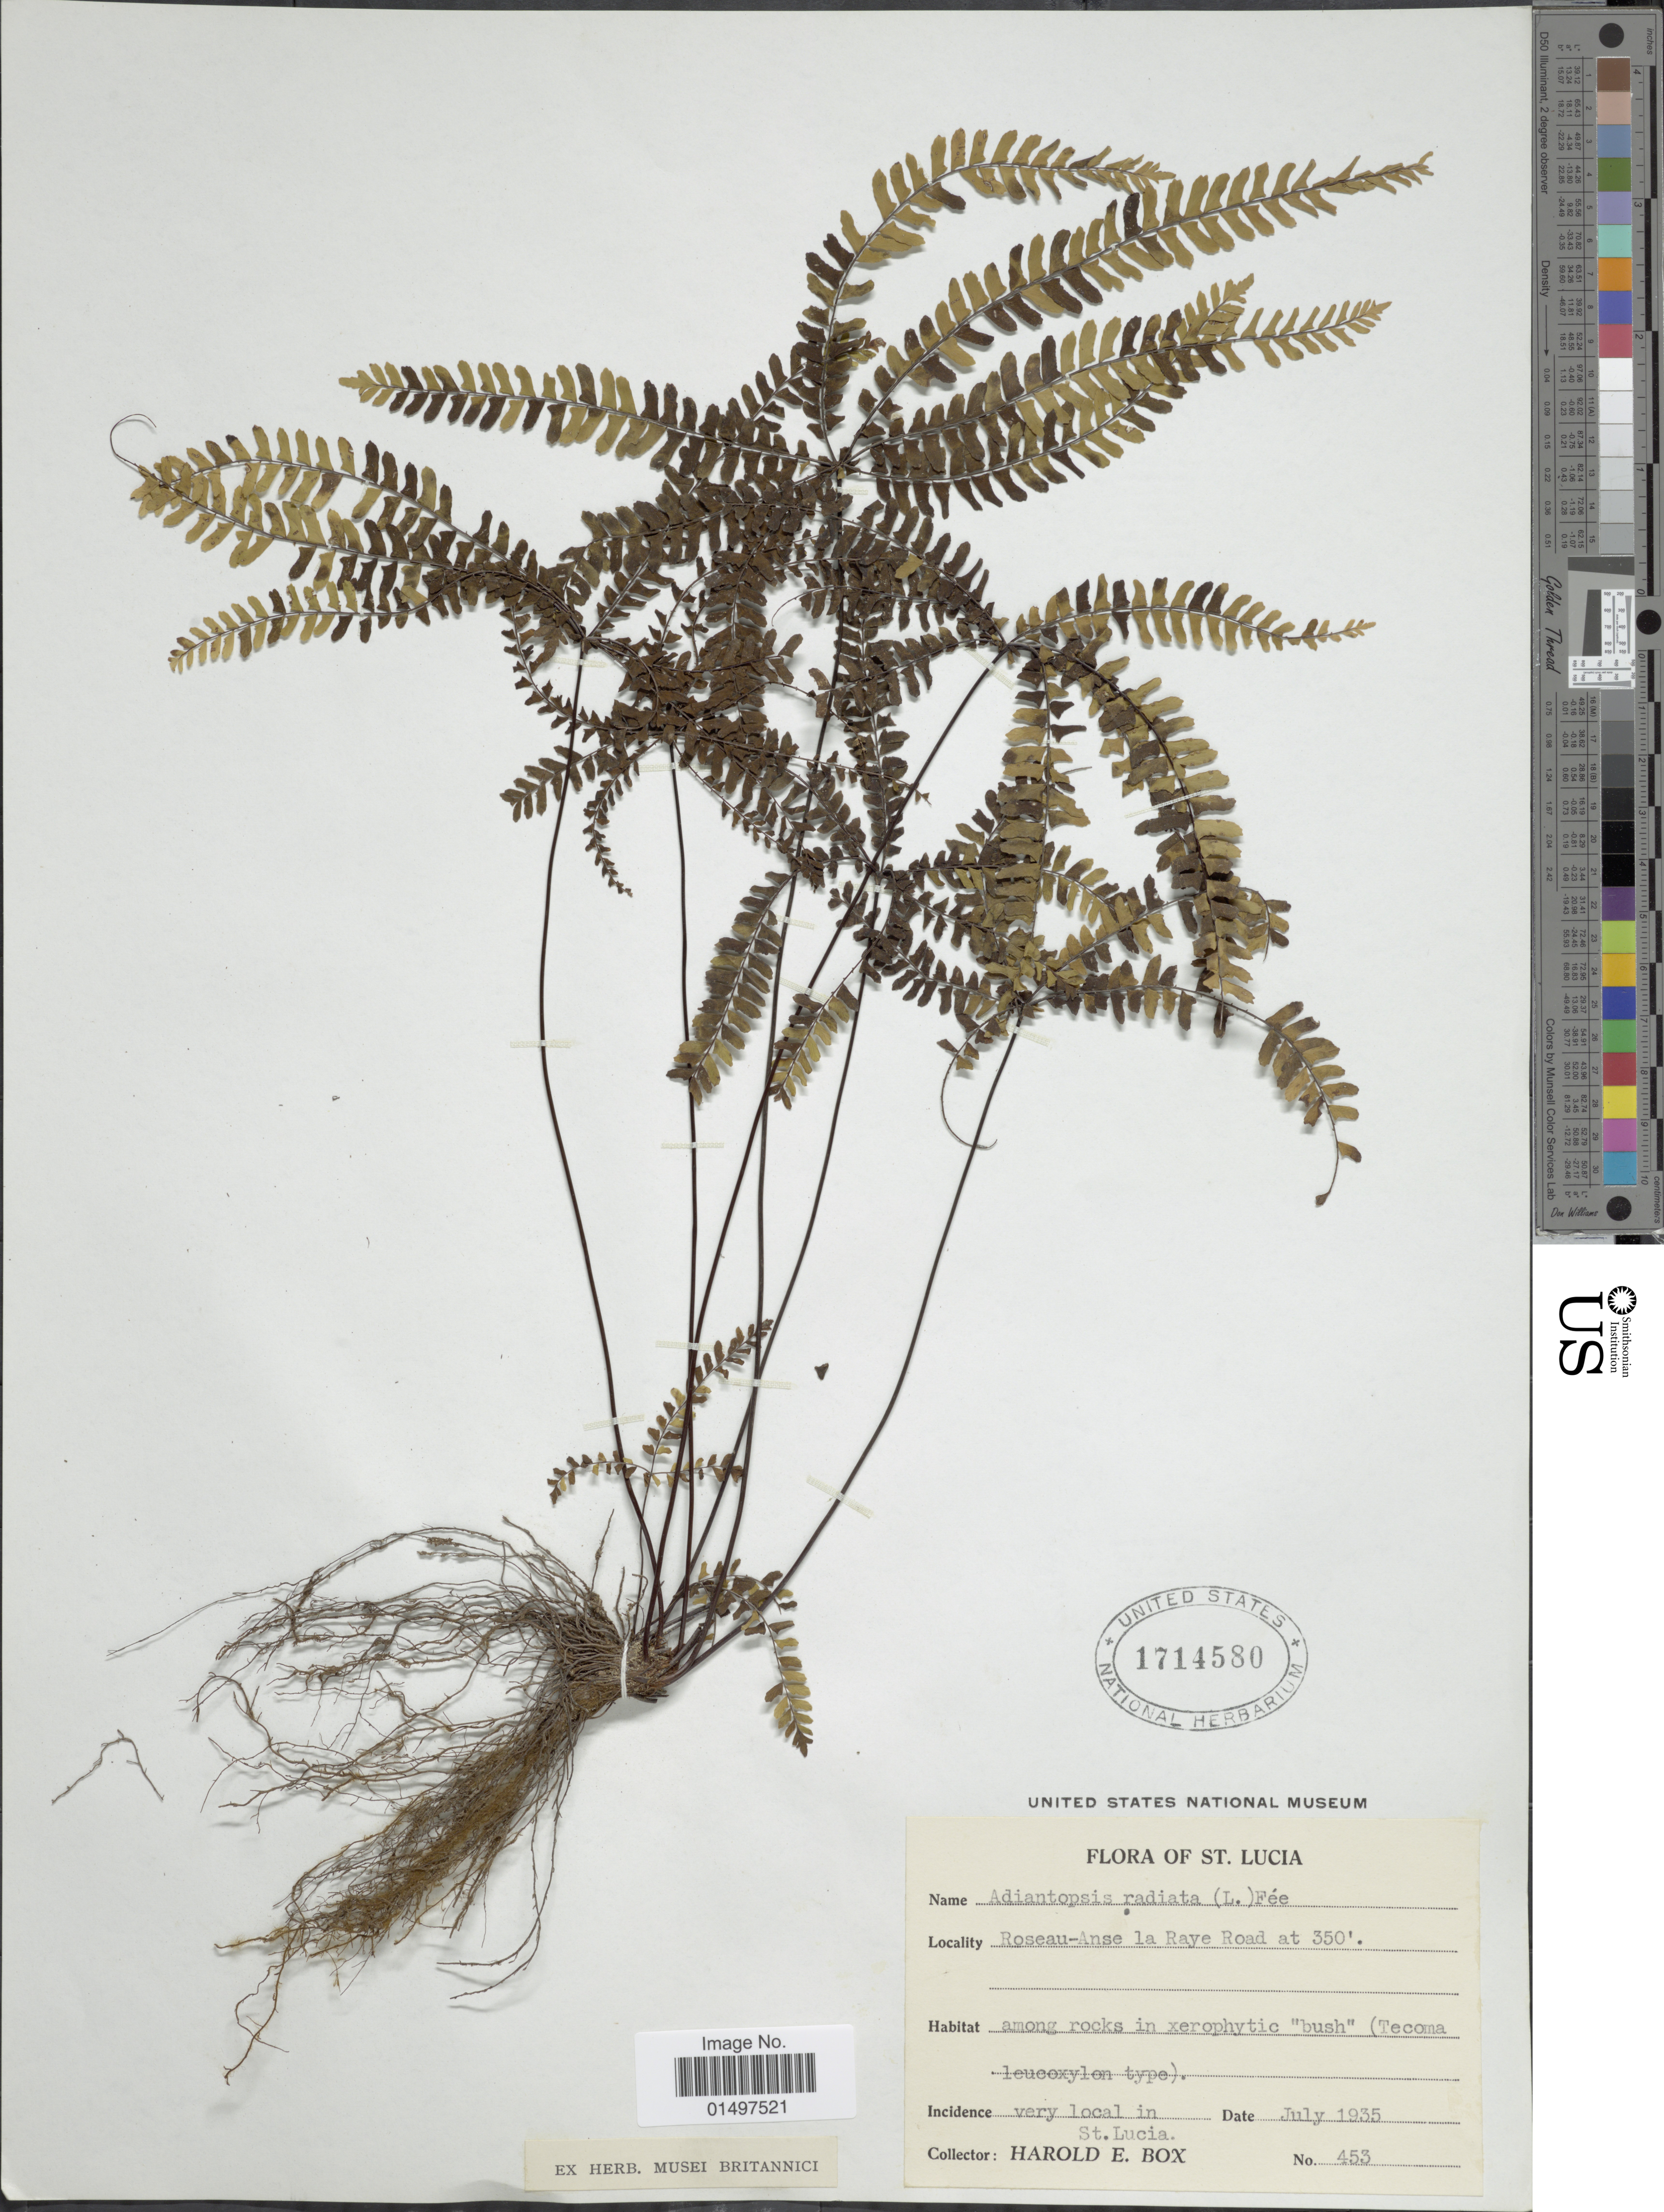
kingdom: Plantae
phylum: Tracheophyta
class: Polypodiopsida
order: Polypodiales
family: Pteridaceae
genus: Adiantopsis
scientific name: Adiantopsis radiata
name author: (L.) Fée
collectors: H. E. Box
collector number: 453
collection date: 1935-07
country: St. Lucia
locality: St. Lucia. Roseau-Anse la Raye Road.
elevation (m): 107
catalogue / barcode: US 1714580